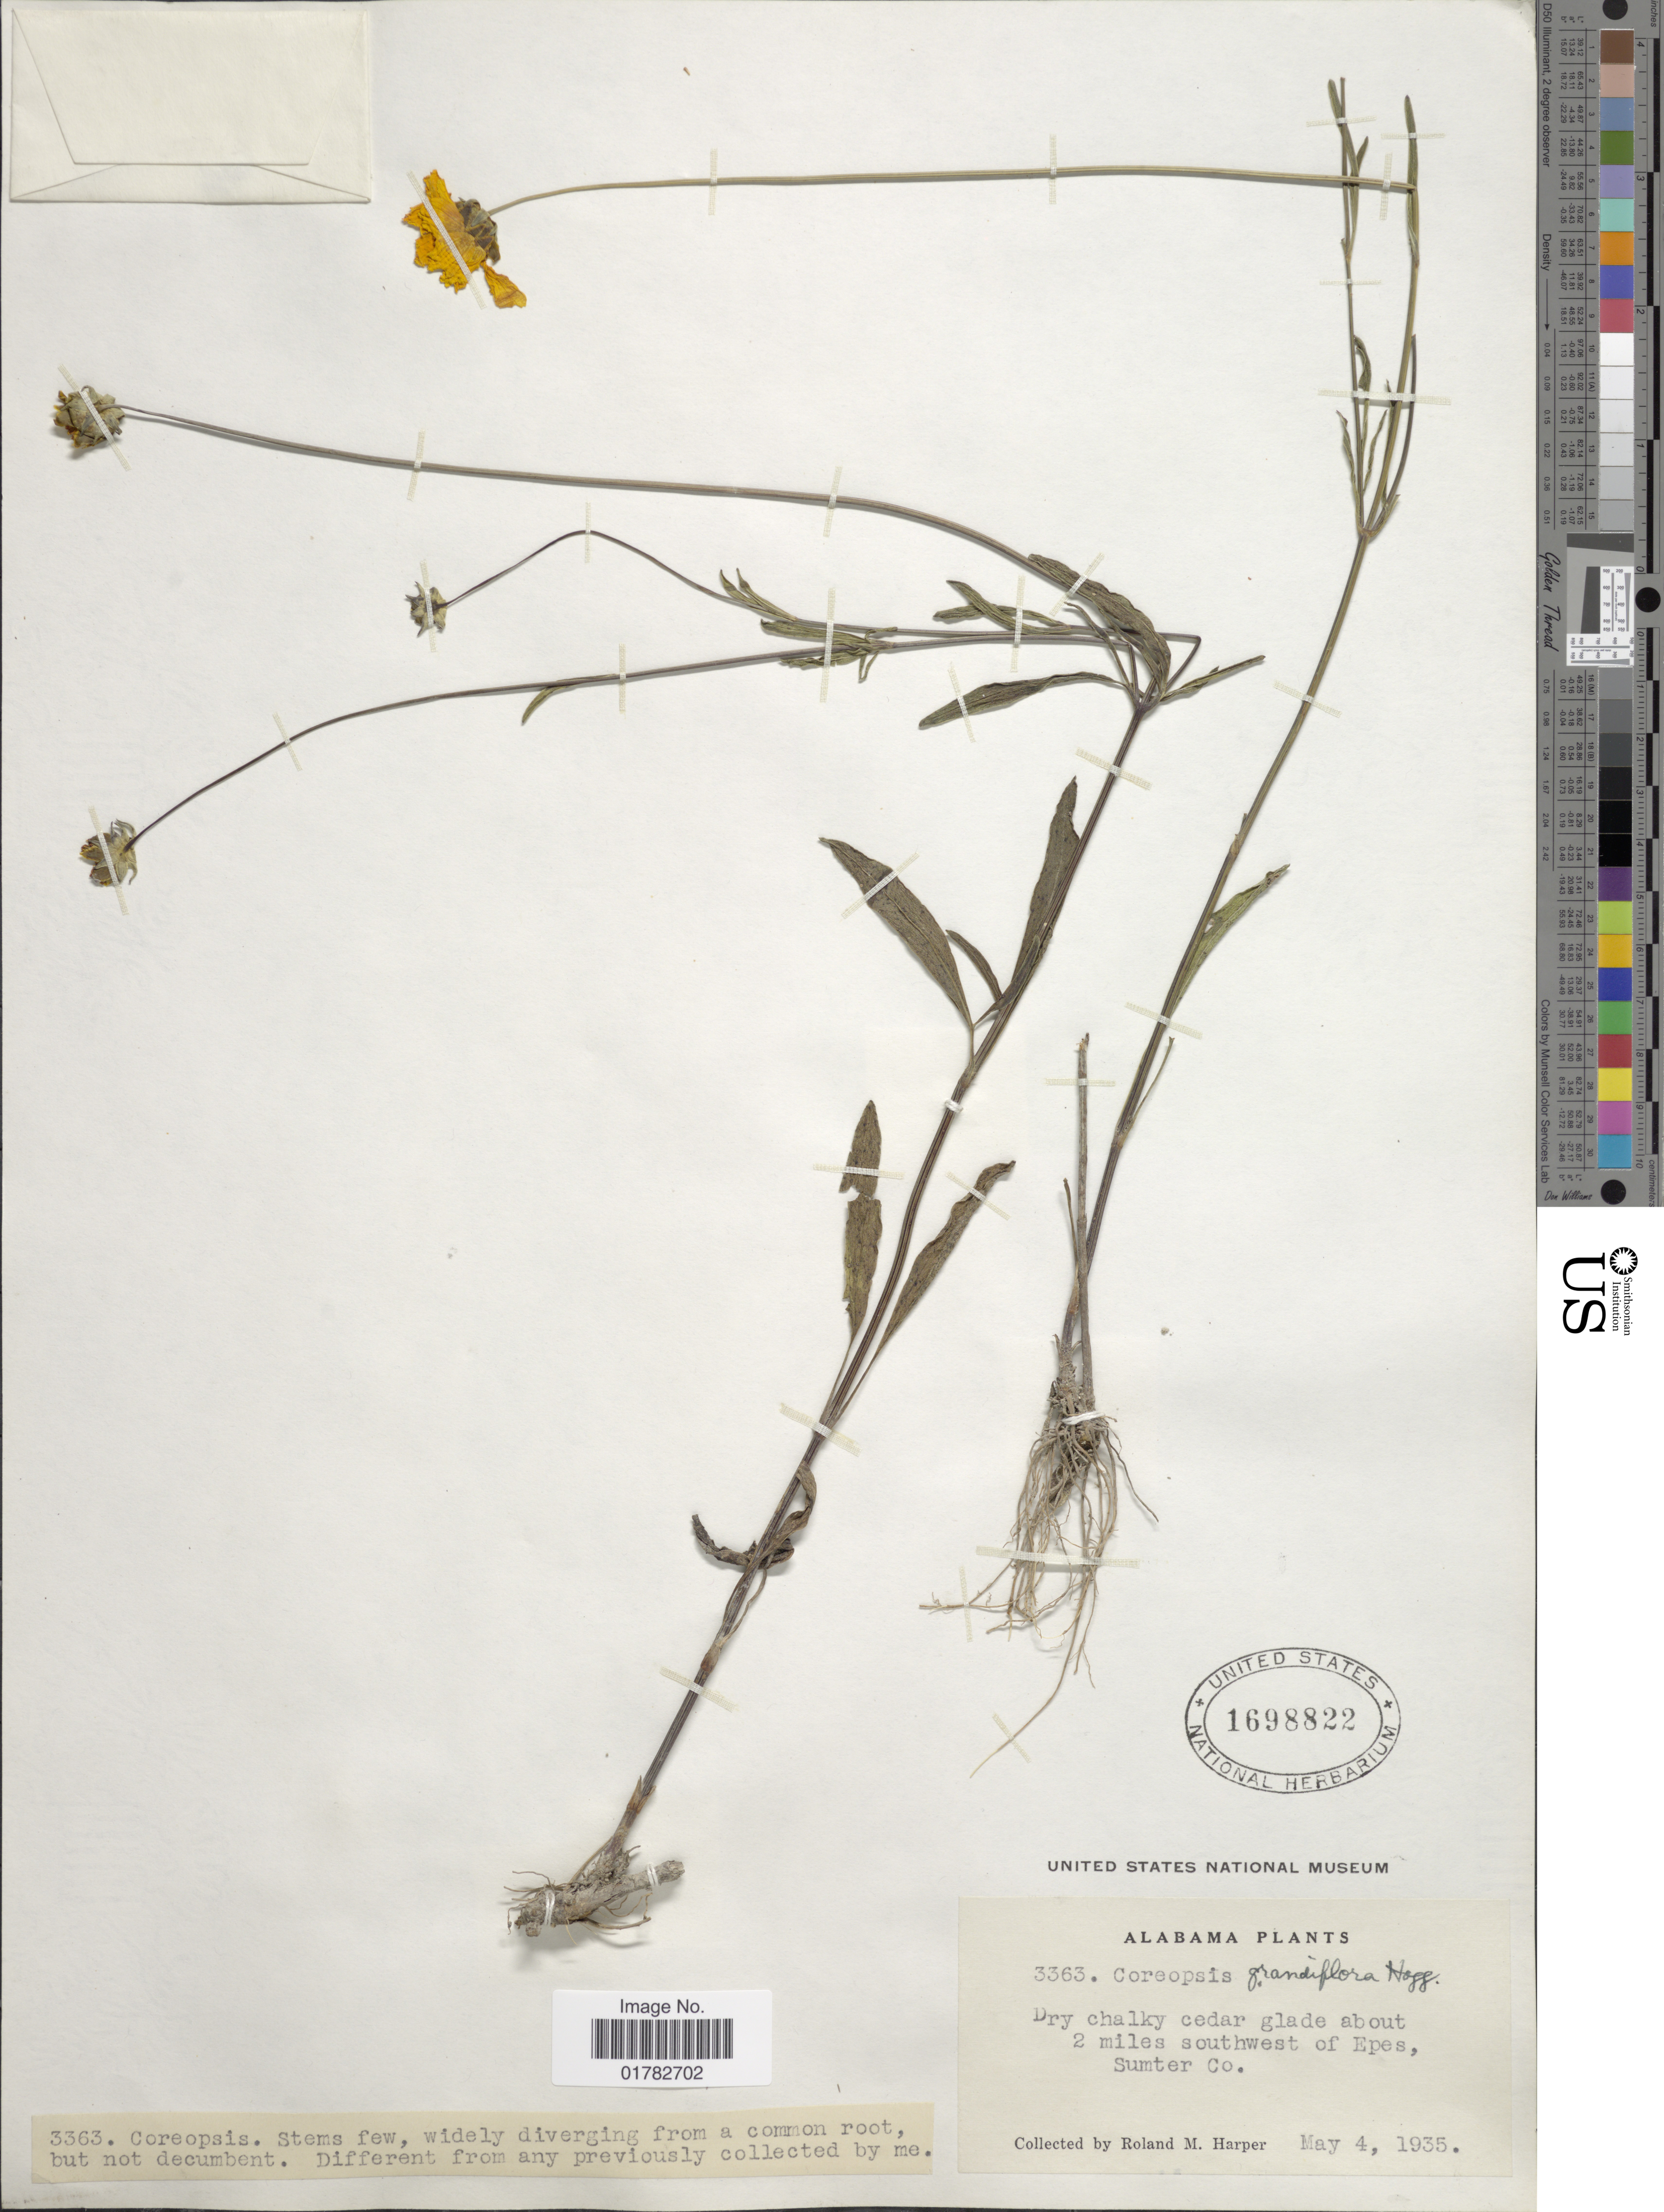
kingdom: Plantae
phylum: Tracheophyta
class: Magnoliopsida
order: Asterales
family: Asteraceae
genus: Coreopsis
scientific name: Coreopsis grandiflora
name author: Nutt.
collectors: R. M. Harper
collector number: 3363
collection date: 1935-05-04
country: United States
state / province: Alabama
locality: Dry chalky cedar glade about, 2 miles southwest of Epes, Sumter Co.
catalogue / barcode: US 1698822